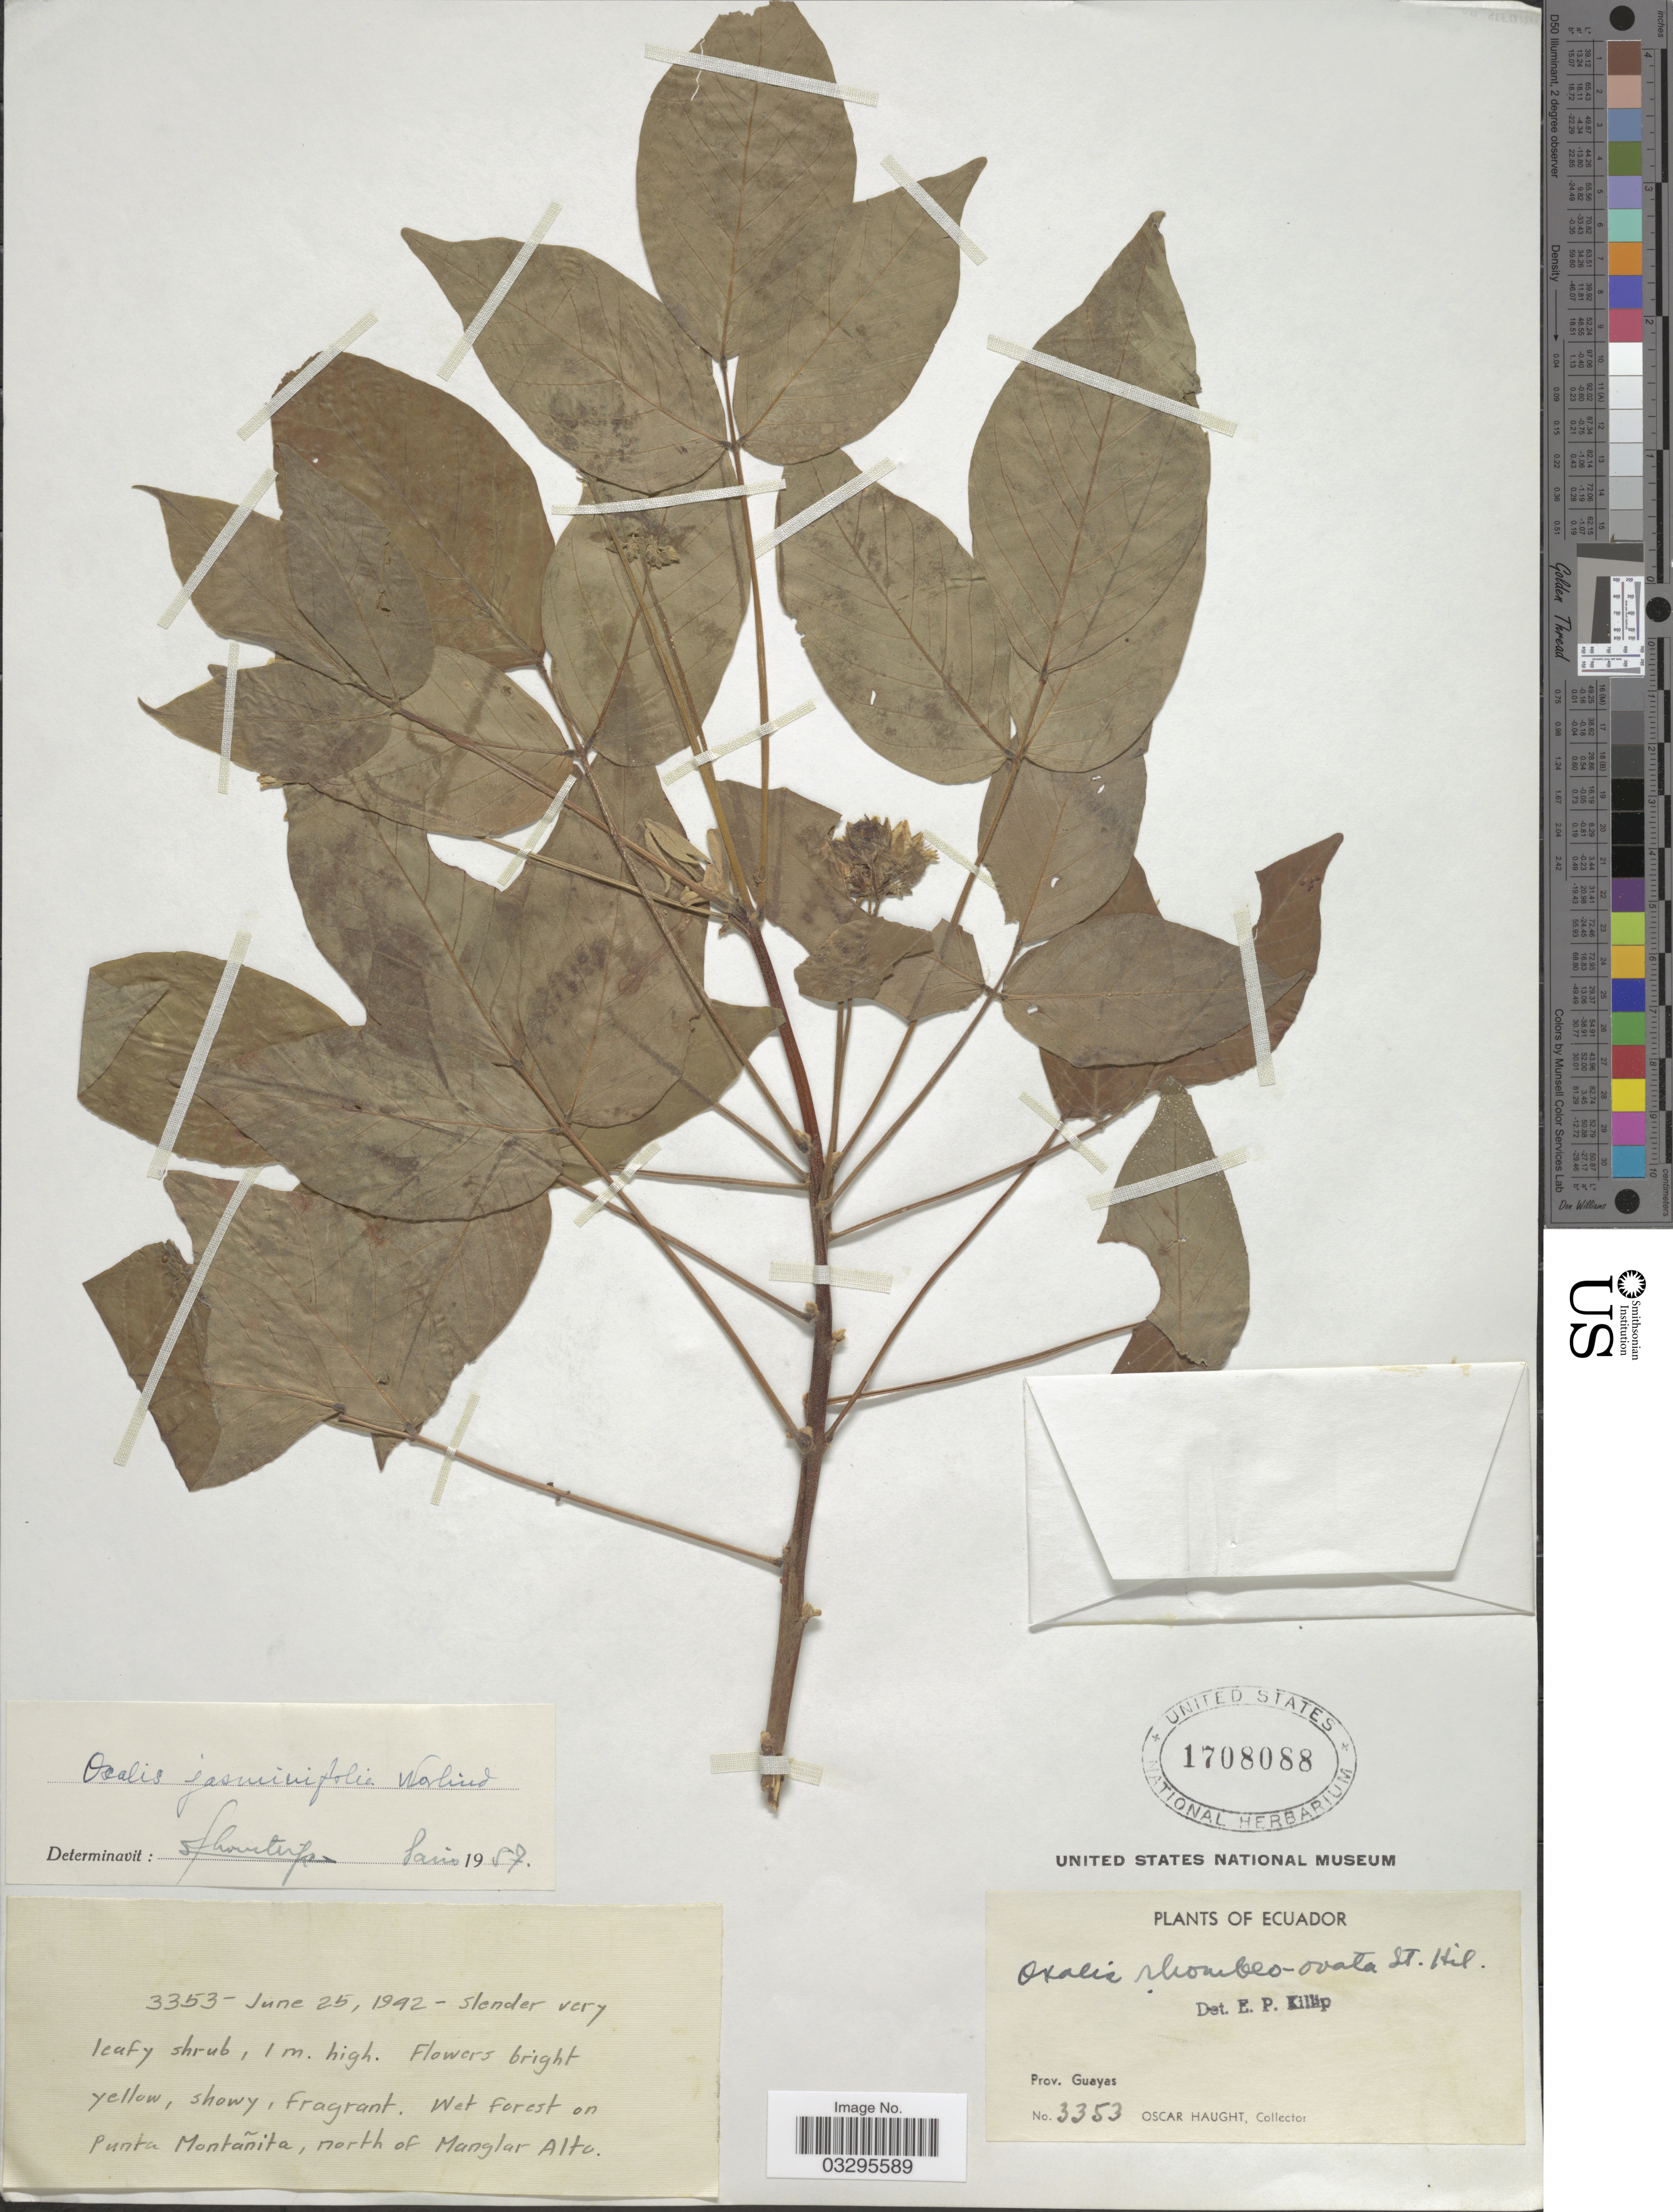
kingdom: Plantae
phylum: Tracheophyta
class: Magnoliopsida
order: Oxalidales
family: Oxalidaceae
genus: Oxalis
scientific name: Oxalis jasminifolia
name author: Norlind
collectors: O. L. Haught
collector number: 3353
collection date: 1942-06-25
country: Ecuador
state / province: Guayas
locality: Wet forest on Punta Montañita, north of Manglar Alto.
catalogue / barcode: US 1708088